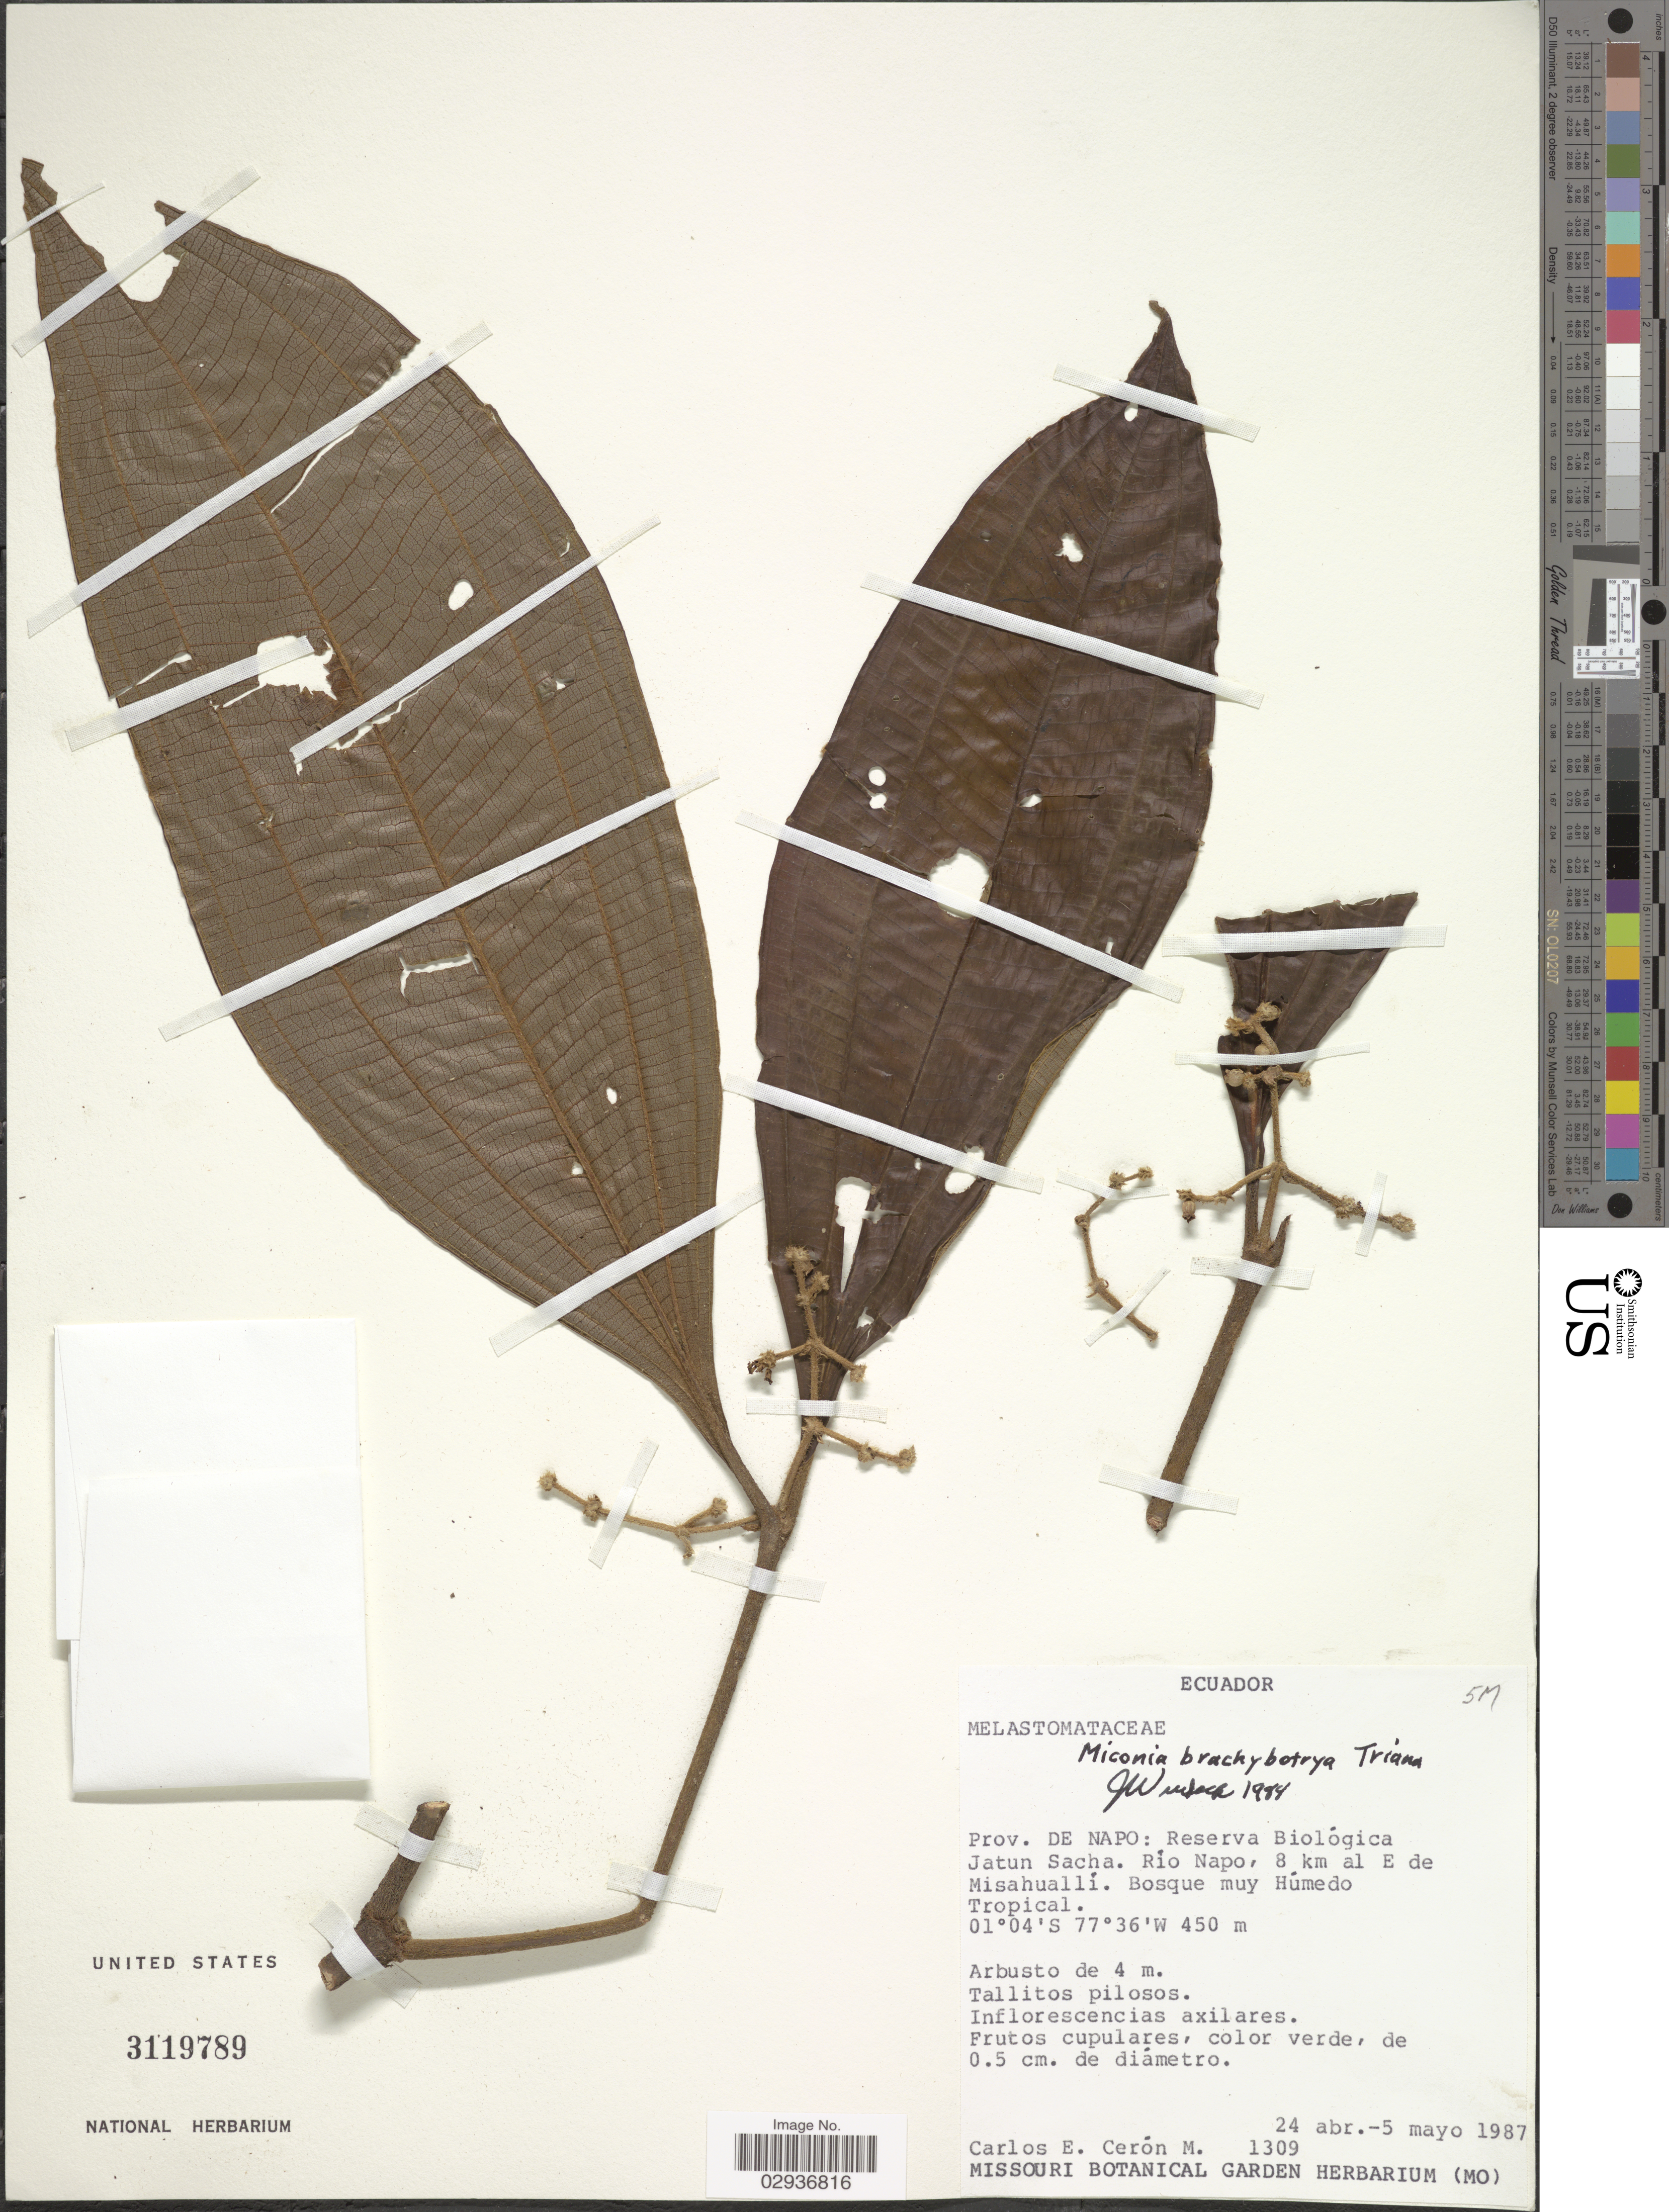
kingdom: Plantae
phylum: Tracheophyta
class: Magnoliopsida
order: Myrtales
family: Melastomataceae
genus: Miconia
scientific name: Miconia brachybotrya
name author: Triana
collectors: C. E. Cerón M.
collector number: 1309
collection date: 1987-04-24/1987-05-05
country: Ecuador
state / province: Napo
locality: Reserva Biológica Jatun Sacha. Río Napo, 8 km al E de Misahuallí.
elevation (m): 450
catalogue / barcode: US 3119789